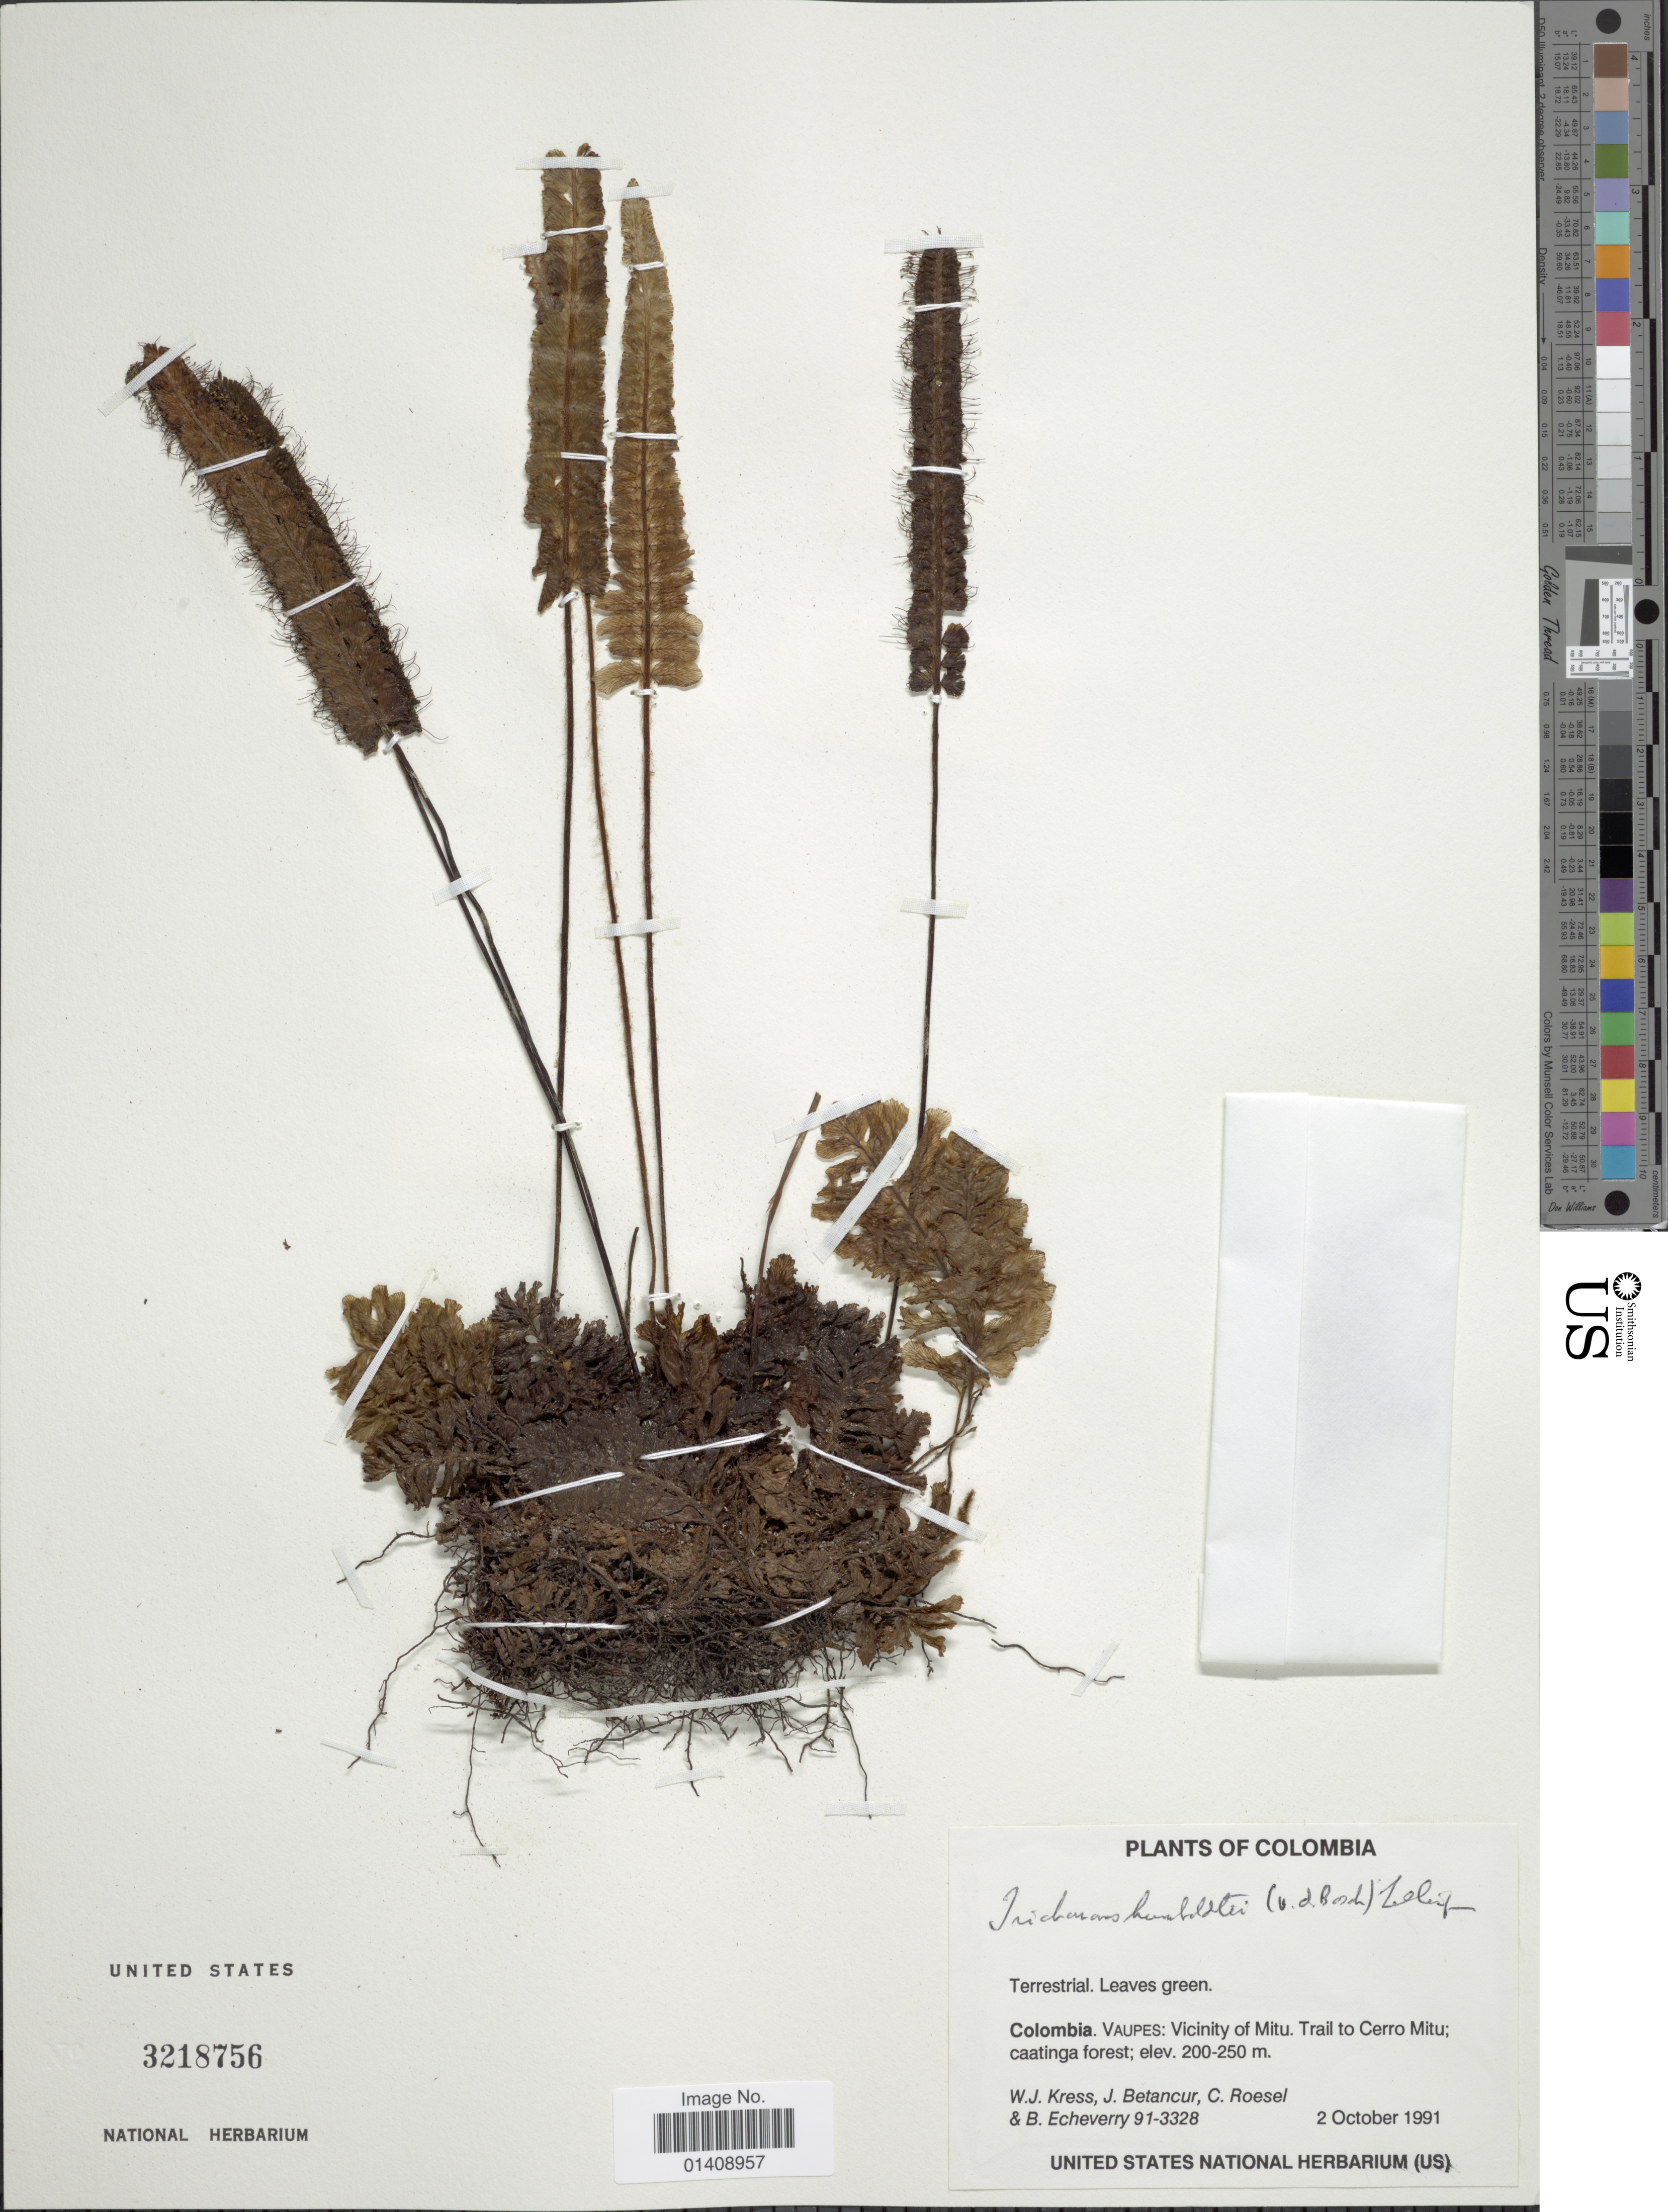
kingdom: Plantae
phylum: Tracheophyta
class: Polypodiopsida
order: Hymenophyllales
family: Hymenophyllaceae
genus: Trichomanes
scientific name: Trichomanes humboldtii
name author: (Bosch) Lellinger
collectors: W. J. Kress, J. Betancur, C. S. Roesel & B. Echeverry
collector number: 91-3328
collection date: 1991-10-02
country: Colombia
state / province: Vaupés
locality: Vicinity of Mitu. Trail to Cerro Mitu; caatinga forest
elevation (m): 200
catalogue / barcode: US 3218756